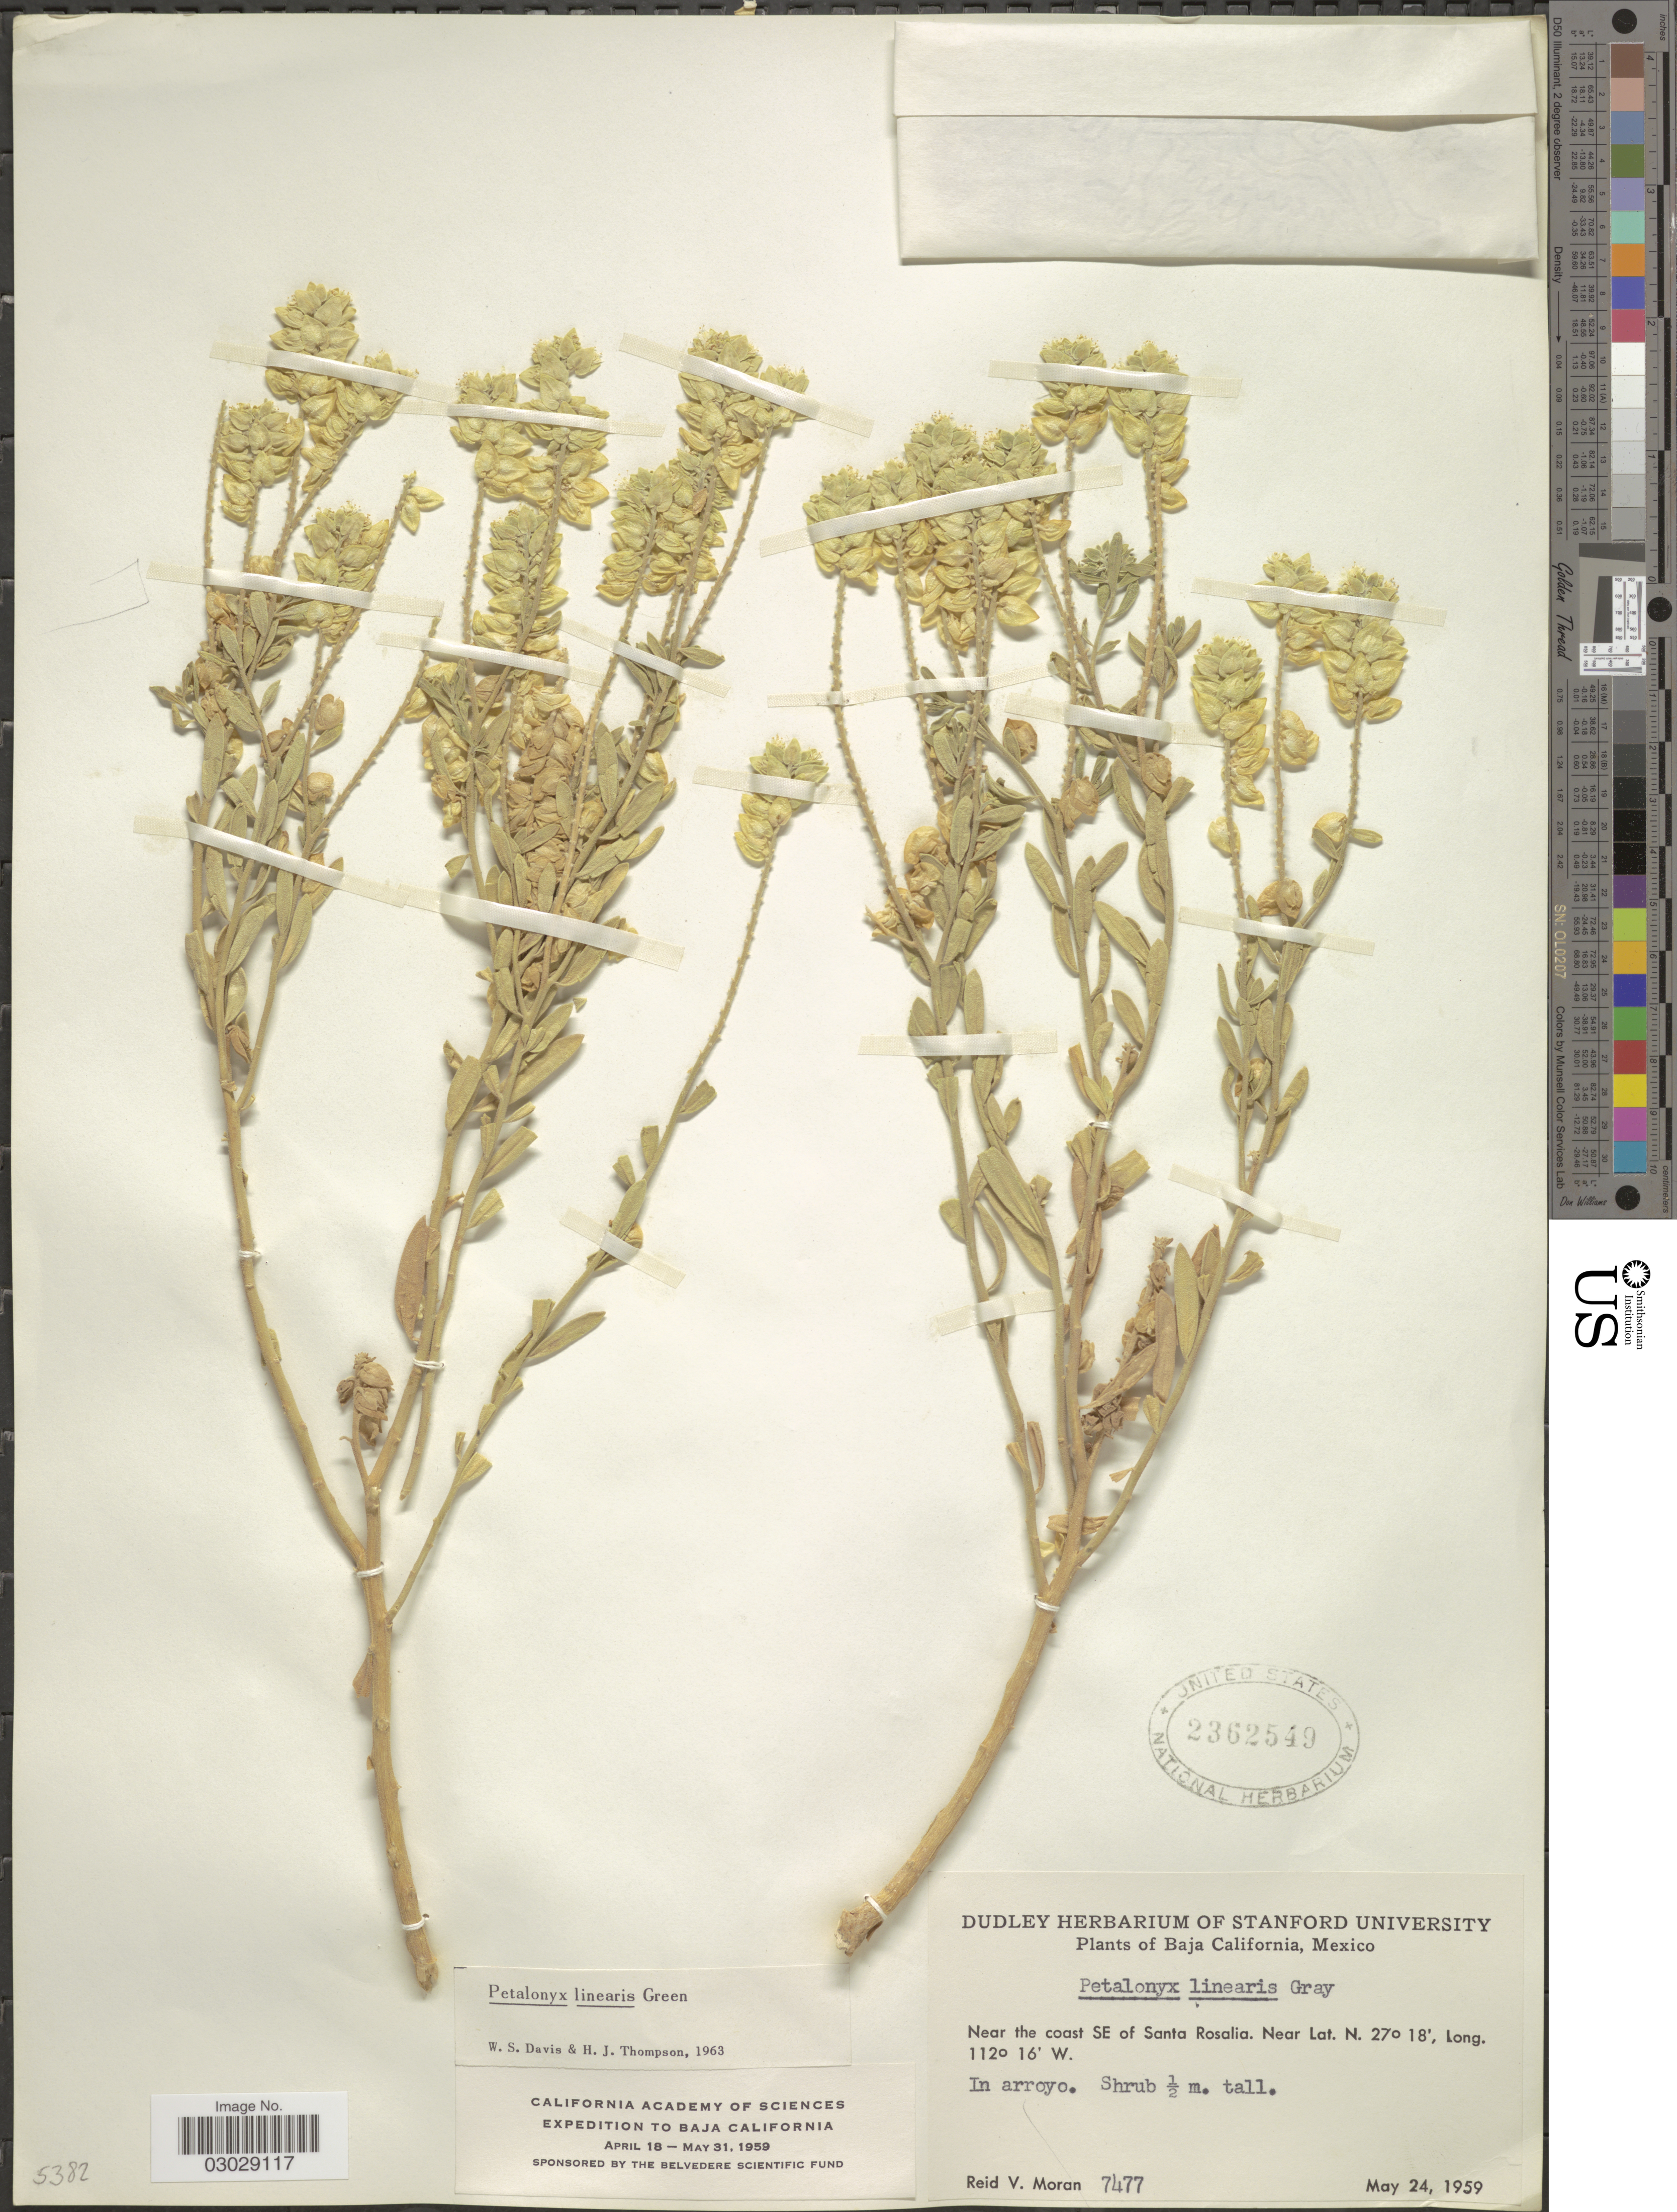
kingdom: Plantae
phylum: Tracheophyta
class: Magnoliopsida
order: Cornales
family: Loasaceae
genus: Petalonyx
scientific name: Petalonyx linearis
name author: Green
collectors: R. V. Moran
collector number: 7477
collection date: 1959-05-24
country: Mexico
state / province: Baja California Sur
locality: Near the coast SE of Santa Rosalia.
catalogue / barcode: US 2362549